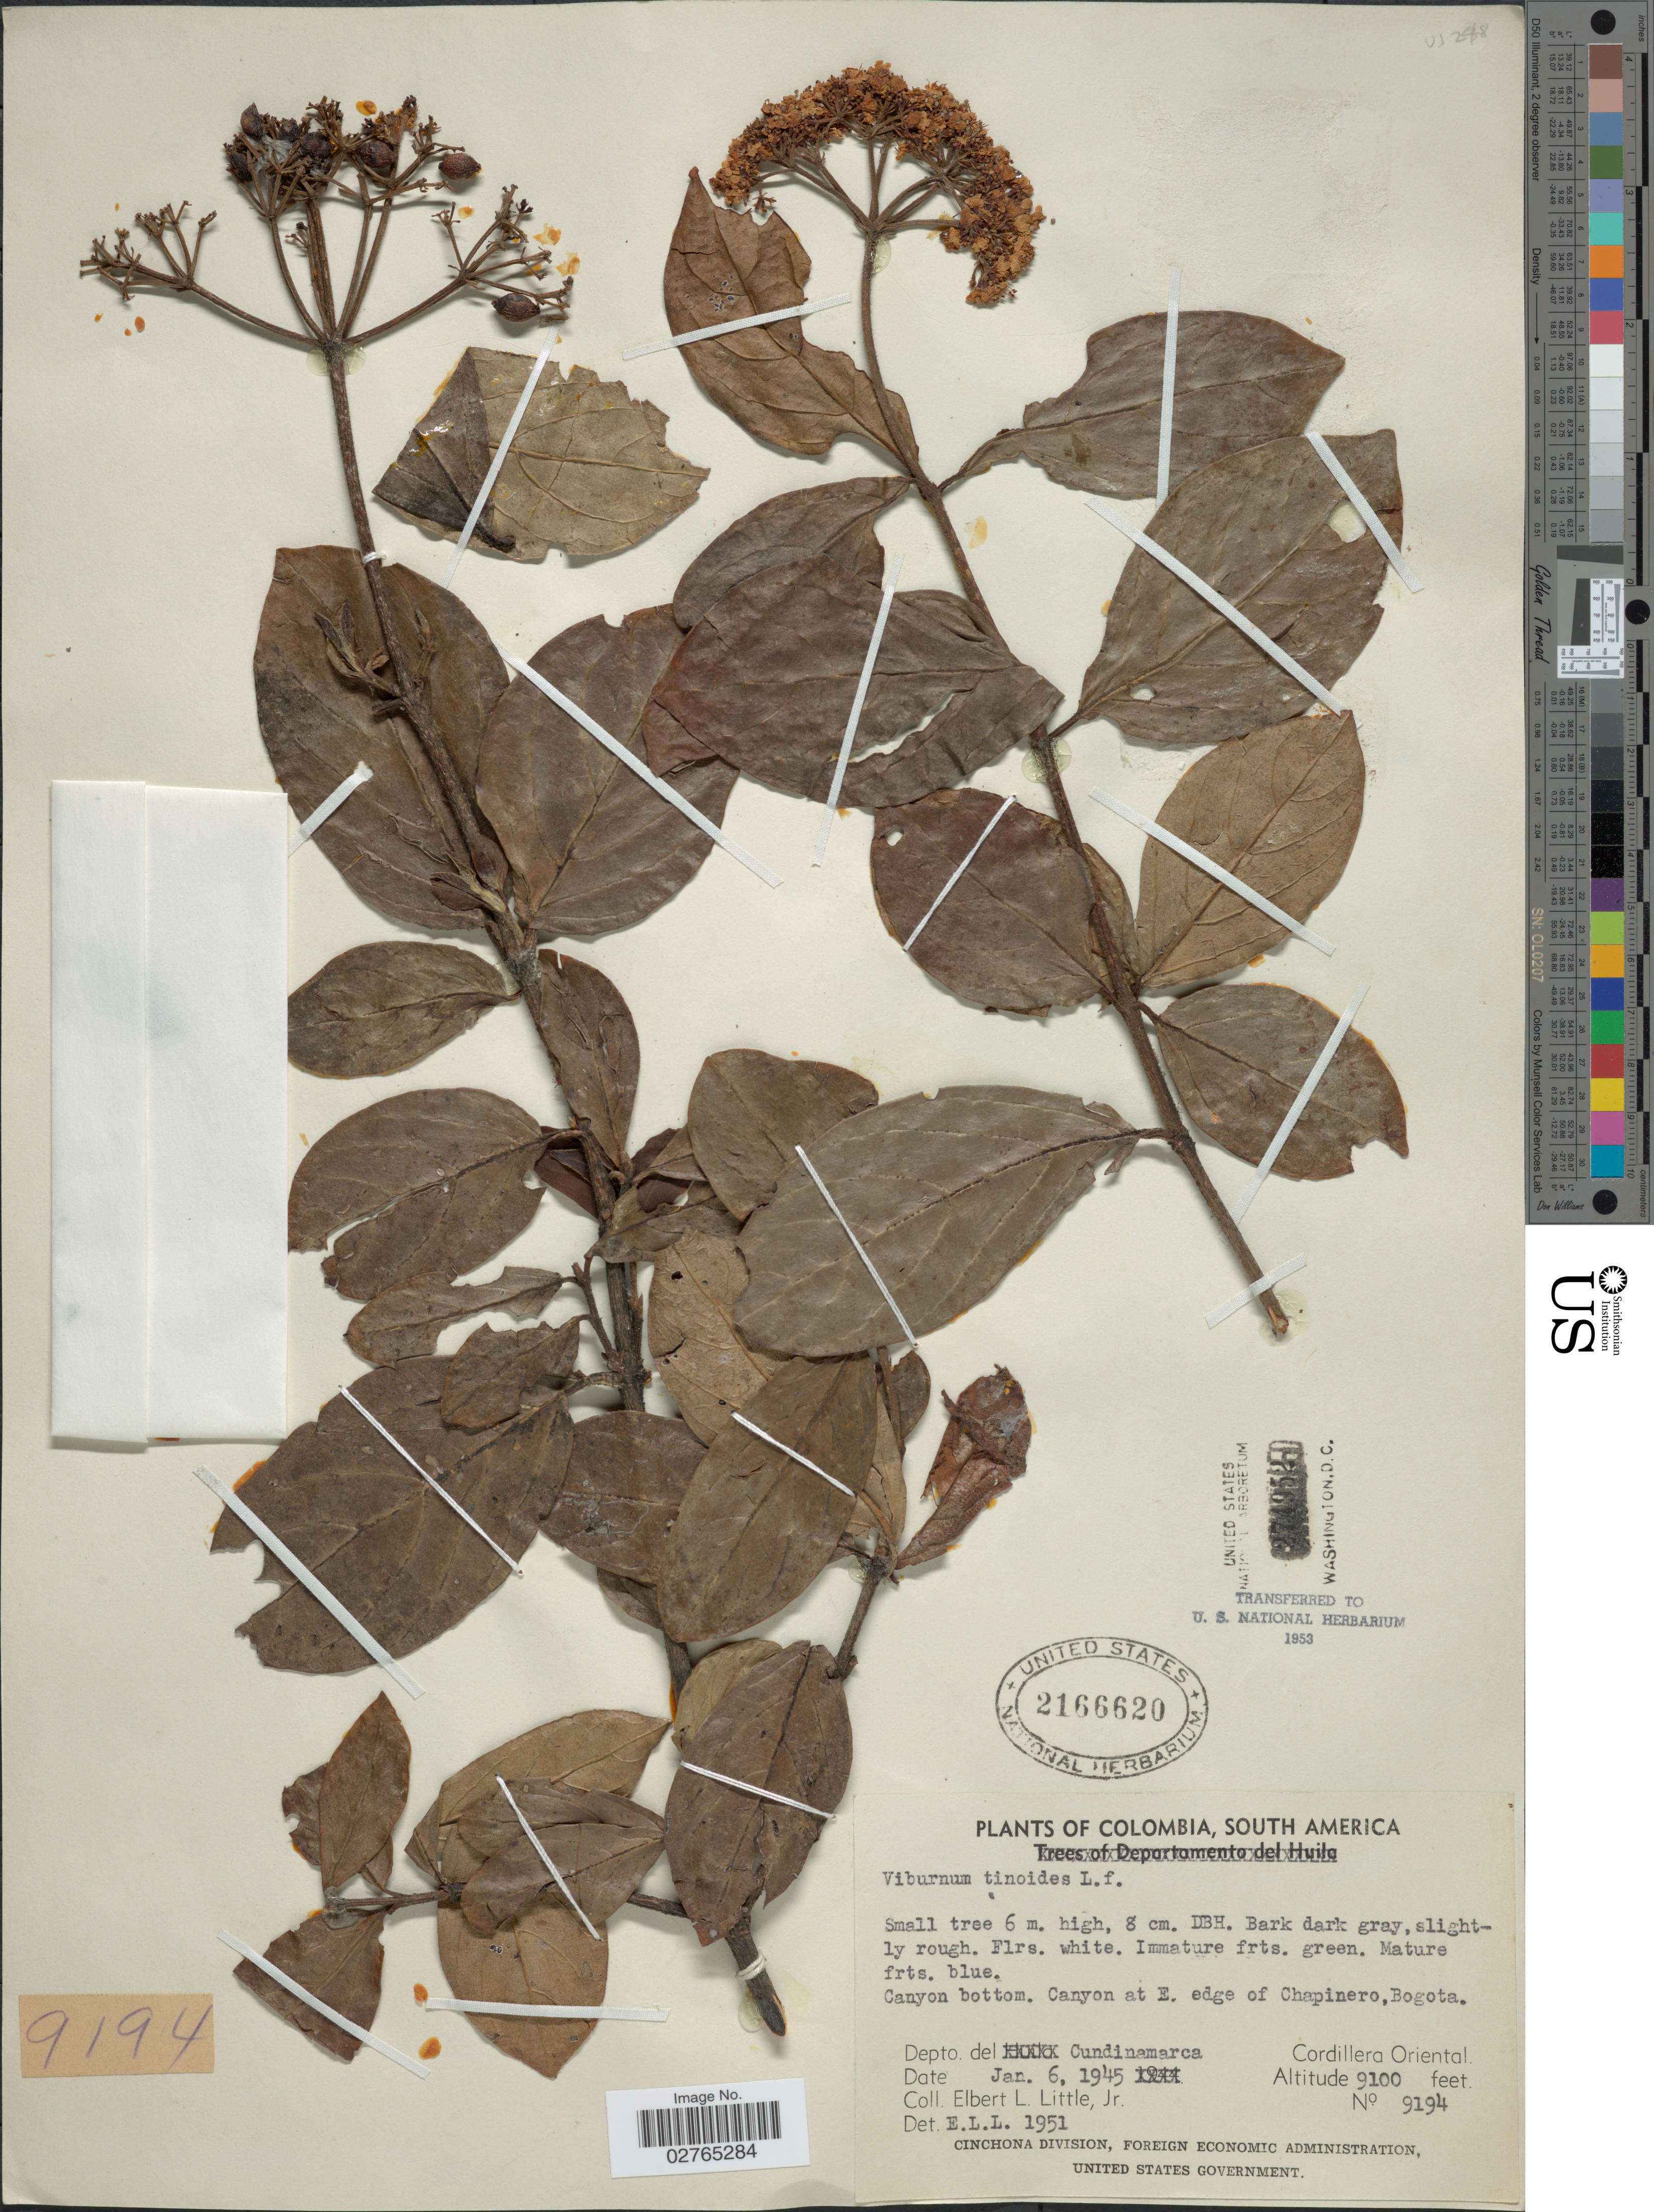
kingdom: Plantae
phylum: Tracheophyta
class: Magnoliopsida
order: Dipsacales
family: Viburnaceae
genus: Viburnum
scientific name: Viburnum tinoides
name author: L. f.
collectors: E. L. Little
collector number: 9194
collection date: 1945-01-06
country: Colombia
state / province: Cundinamarca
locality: Canyon bottom. Canyon at e. edge of Chapinero, Bogota. Depto. del Cundinamarca. Cordillera Oriental.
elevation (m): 2774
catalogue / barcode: US 2166620